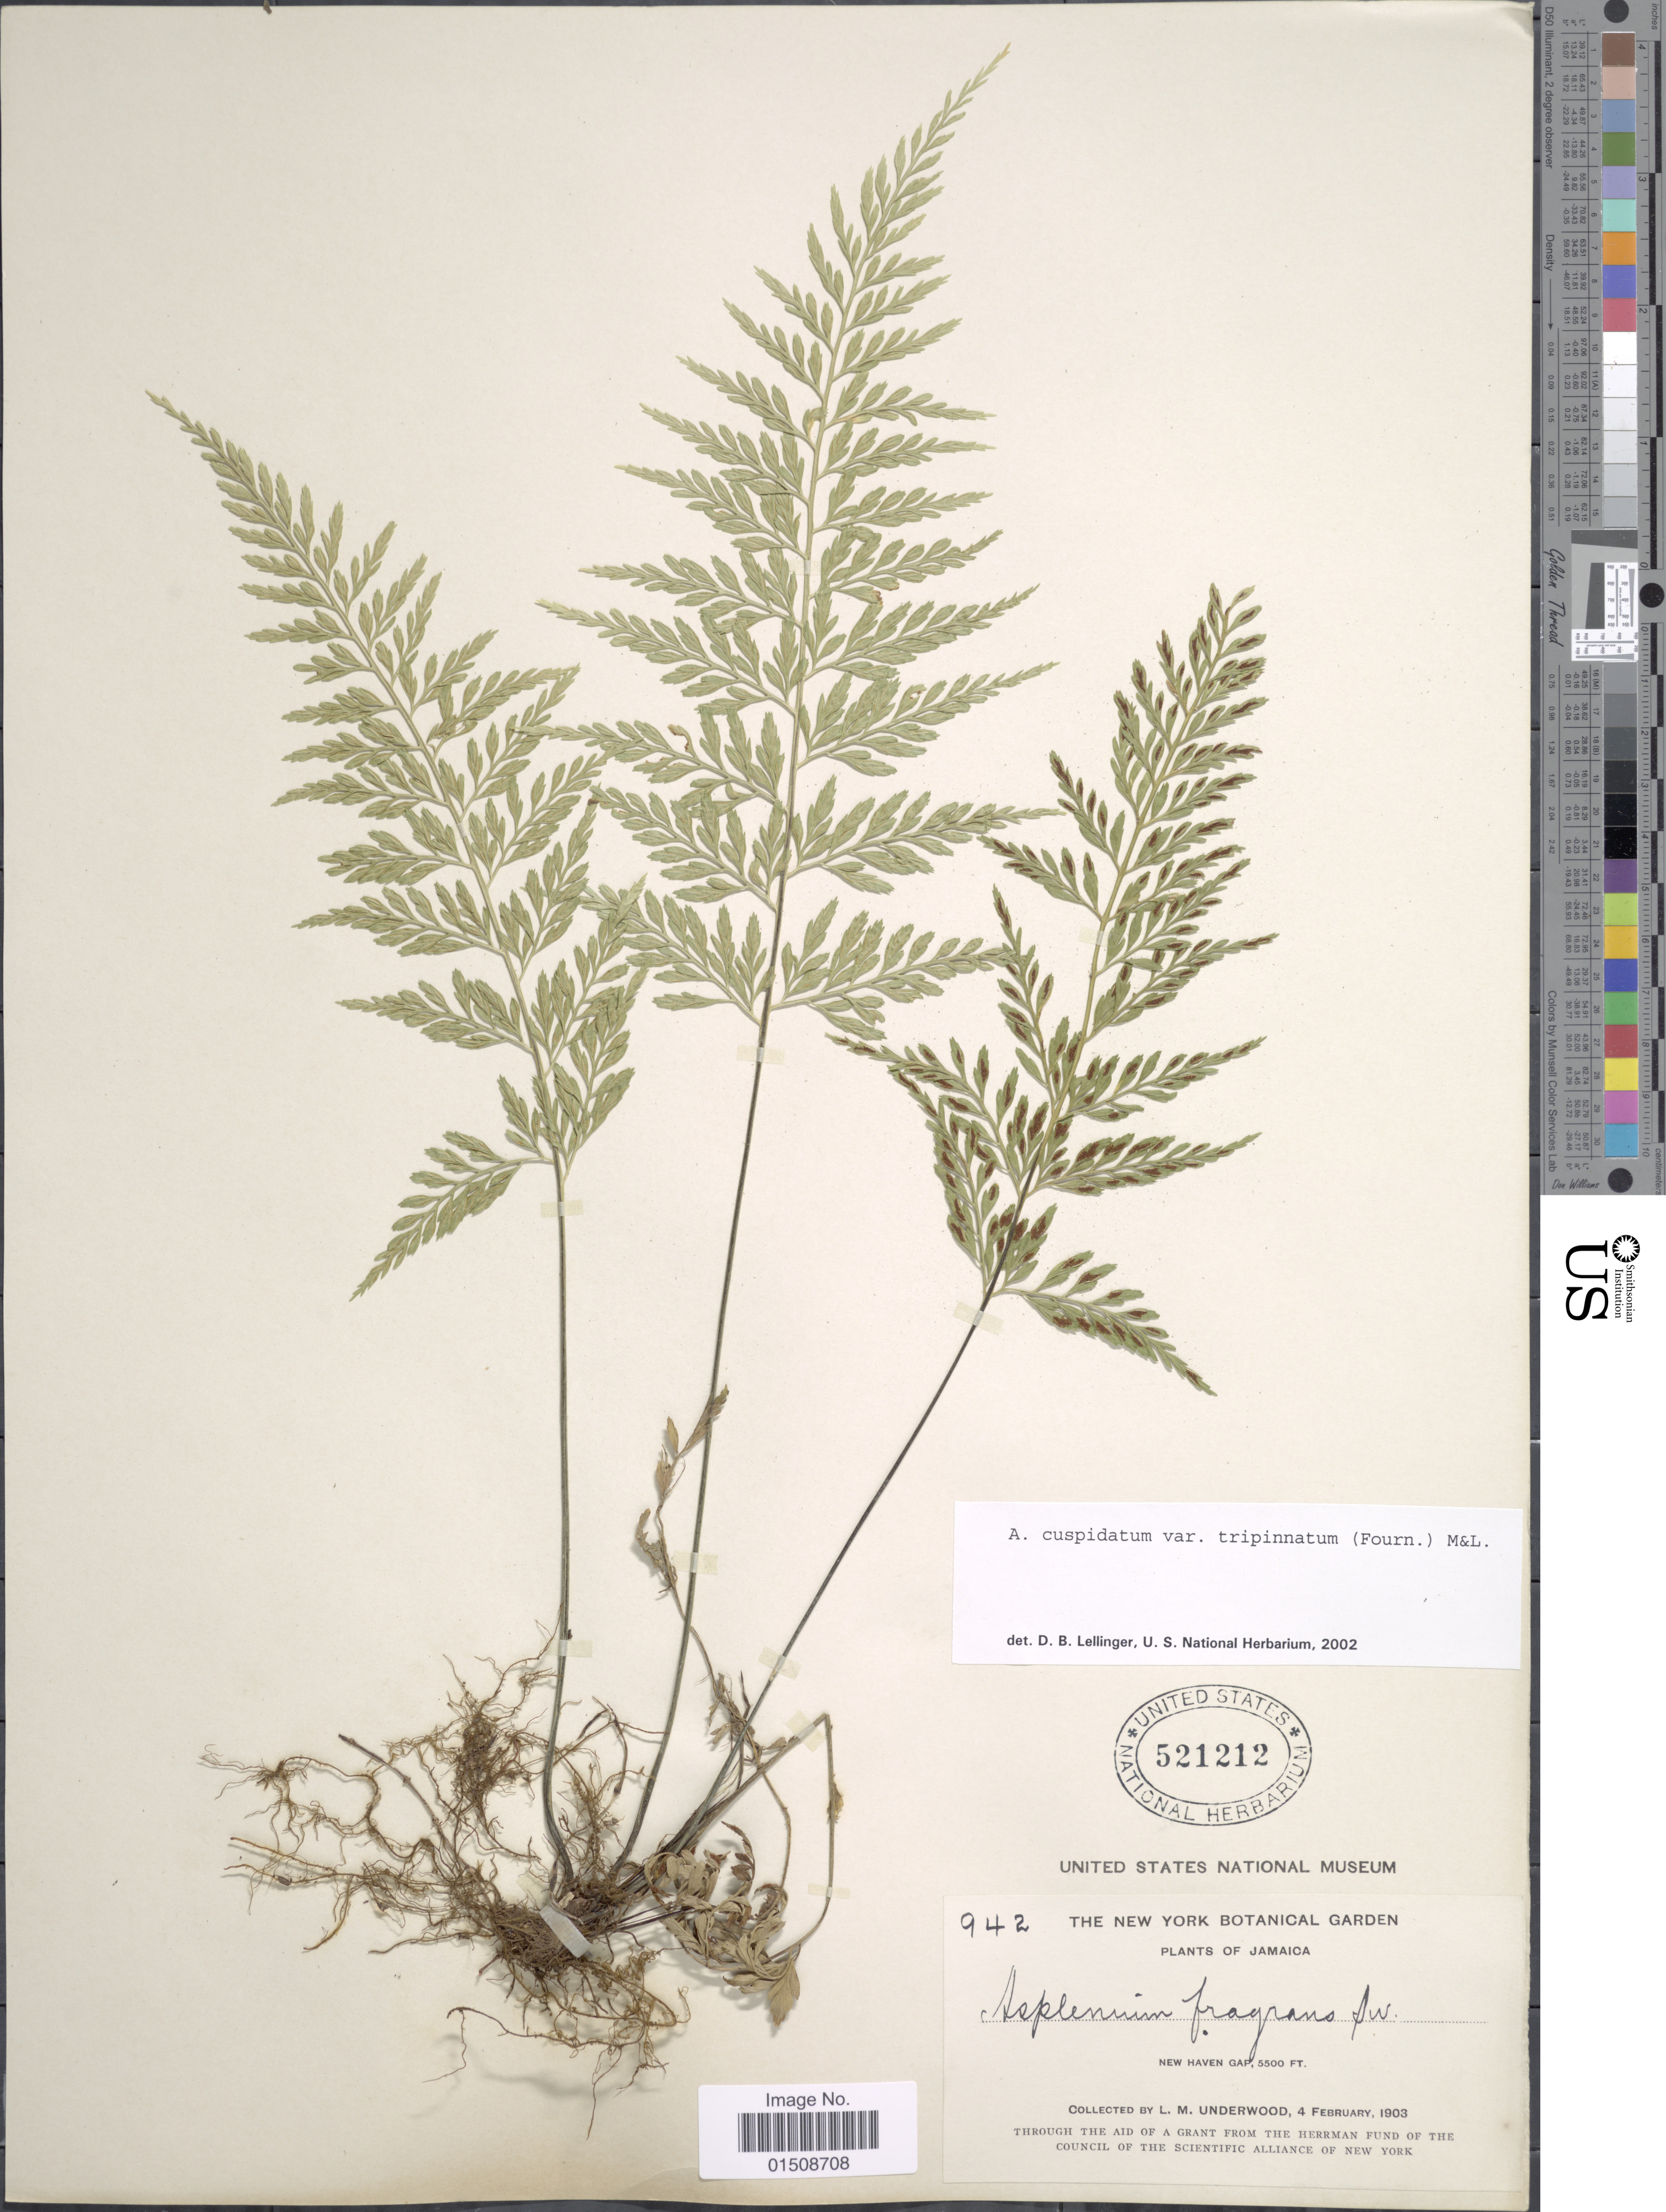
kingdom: Plantae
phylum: Tracheophyta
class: Polypodiopsida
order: Polypodiales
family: Aspleniaceae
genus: Asplenium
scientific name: Asplenium cuspidatum var. tripinnatum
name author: (E. Fourn.) C.V. Morton & Lellinger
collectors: L. M. Underwood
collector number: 942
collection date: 1903-02-04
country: Jamaica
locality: New Haven Gap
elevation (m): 1676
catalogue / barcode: US 521212